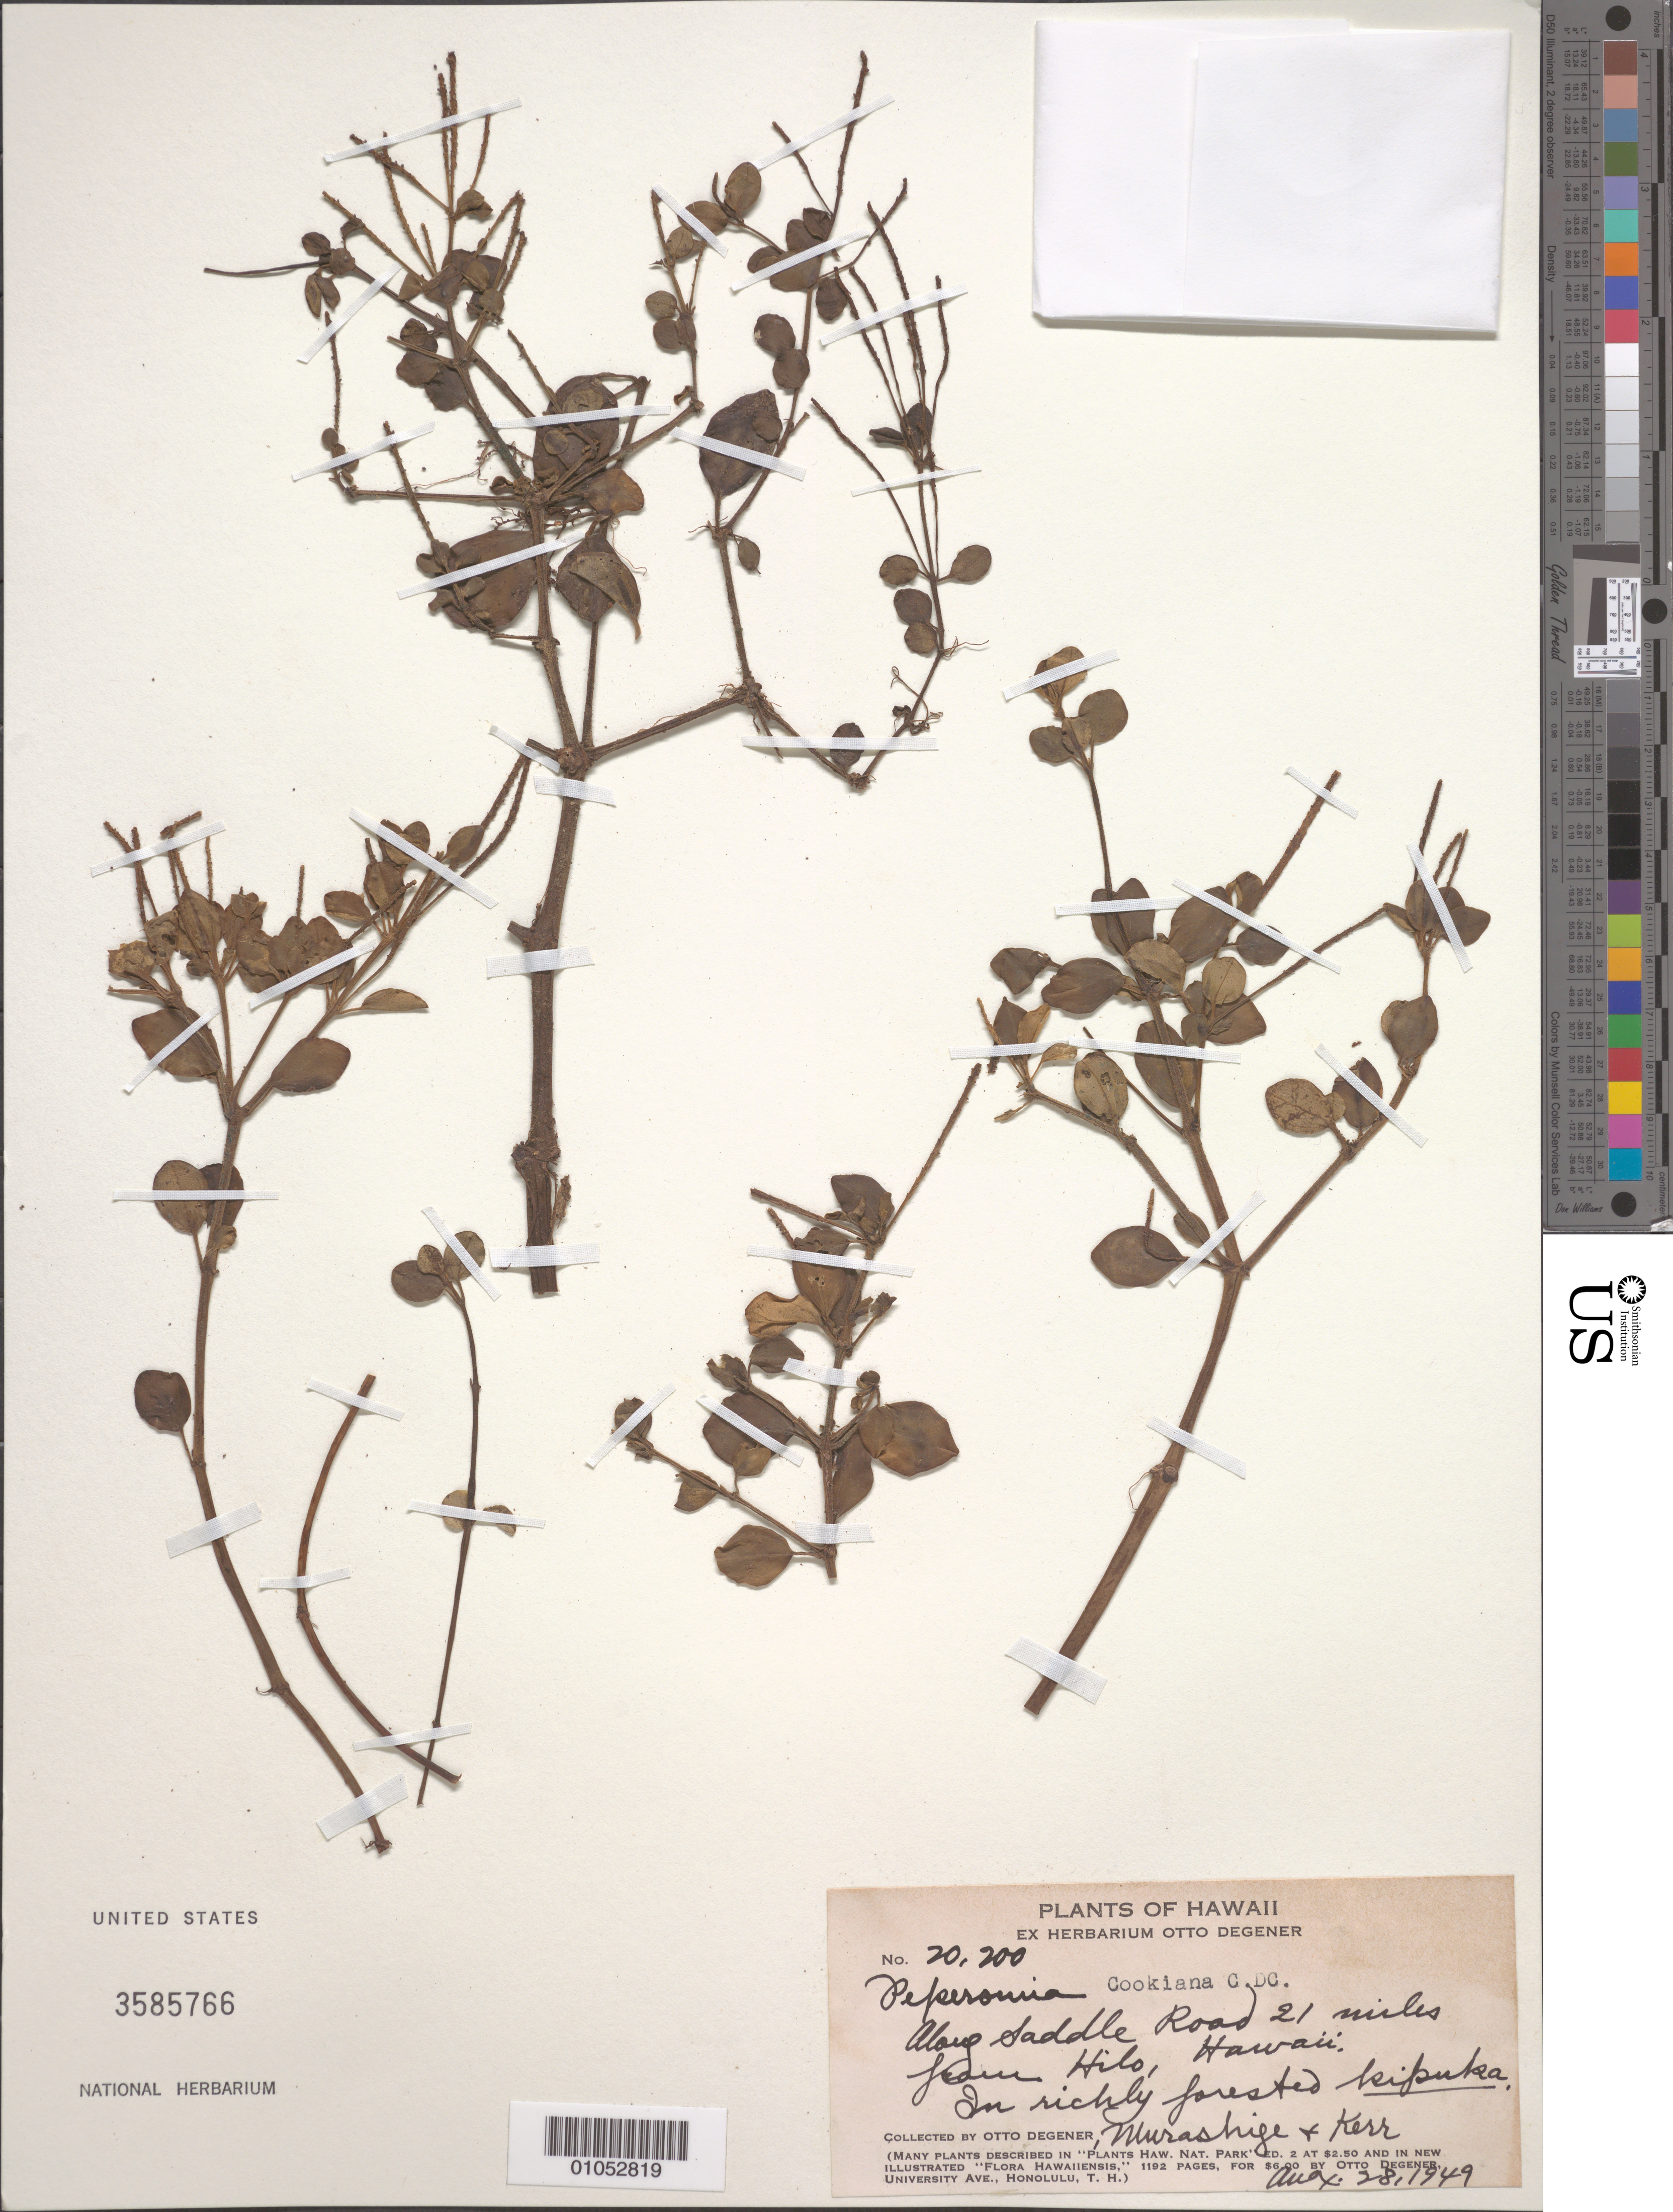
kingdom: Plantae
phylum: Tracheophyta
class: Magnoliopsida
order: Piperales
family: Piperaceae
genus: Peperomia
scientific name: Peperomia cookiana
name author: C. DC.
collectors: O. Degener, -. Murashige & Kerr, --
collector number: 20200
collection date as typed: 28 Mar 1949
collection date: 1949-03-28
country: United States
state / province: Hawaii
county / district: Hawaii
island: Hawaii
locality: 21 miles from Hilo; along Saddle Road.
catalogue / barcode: US 3585766